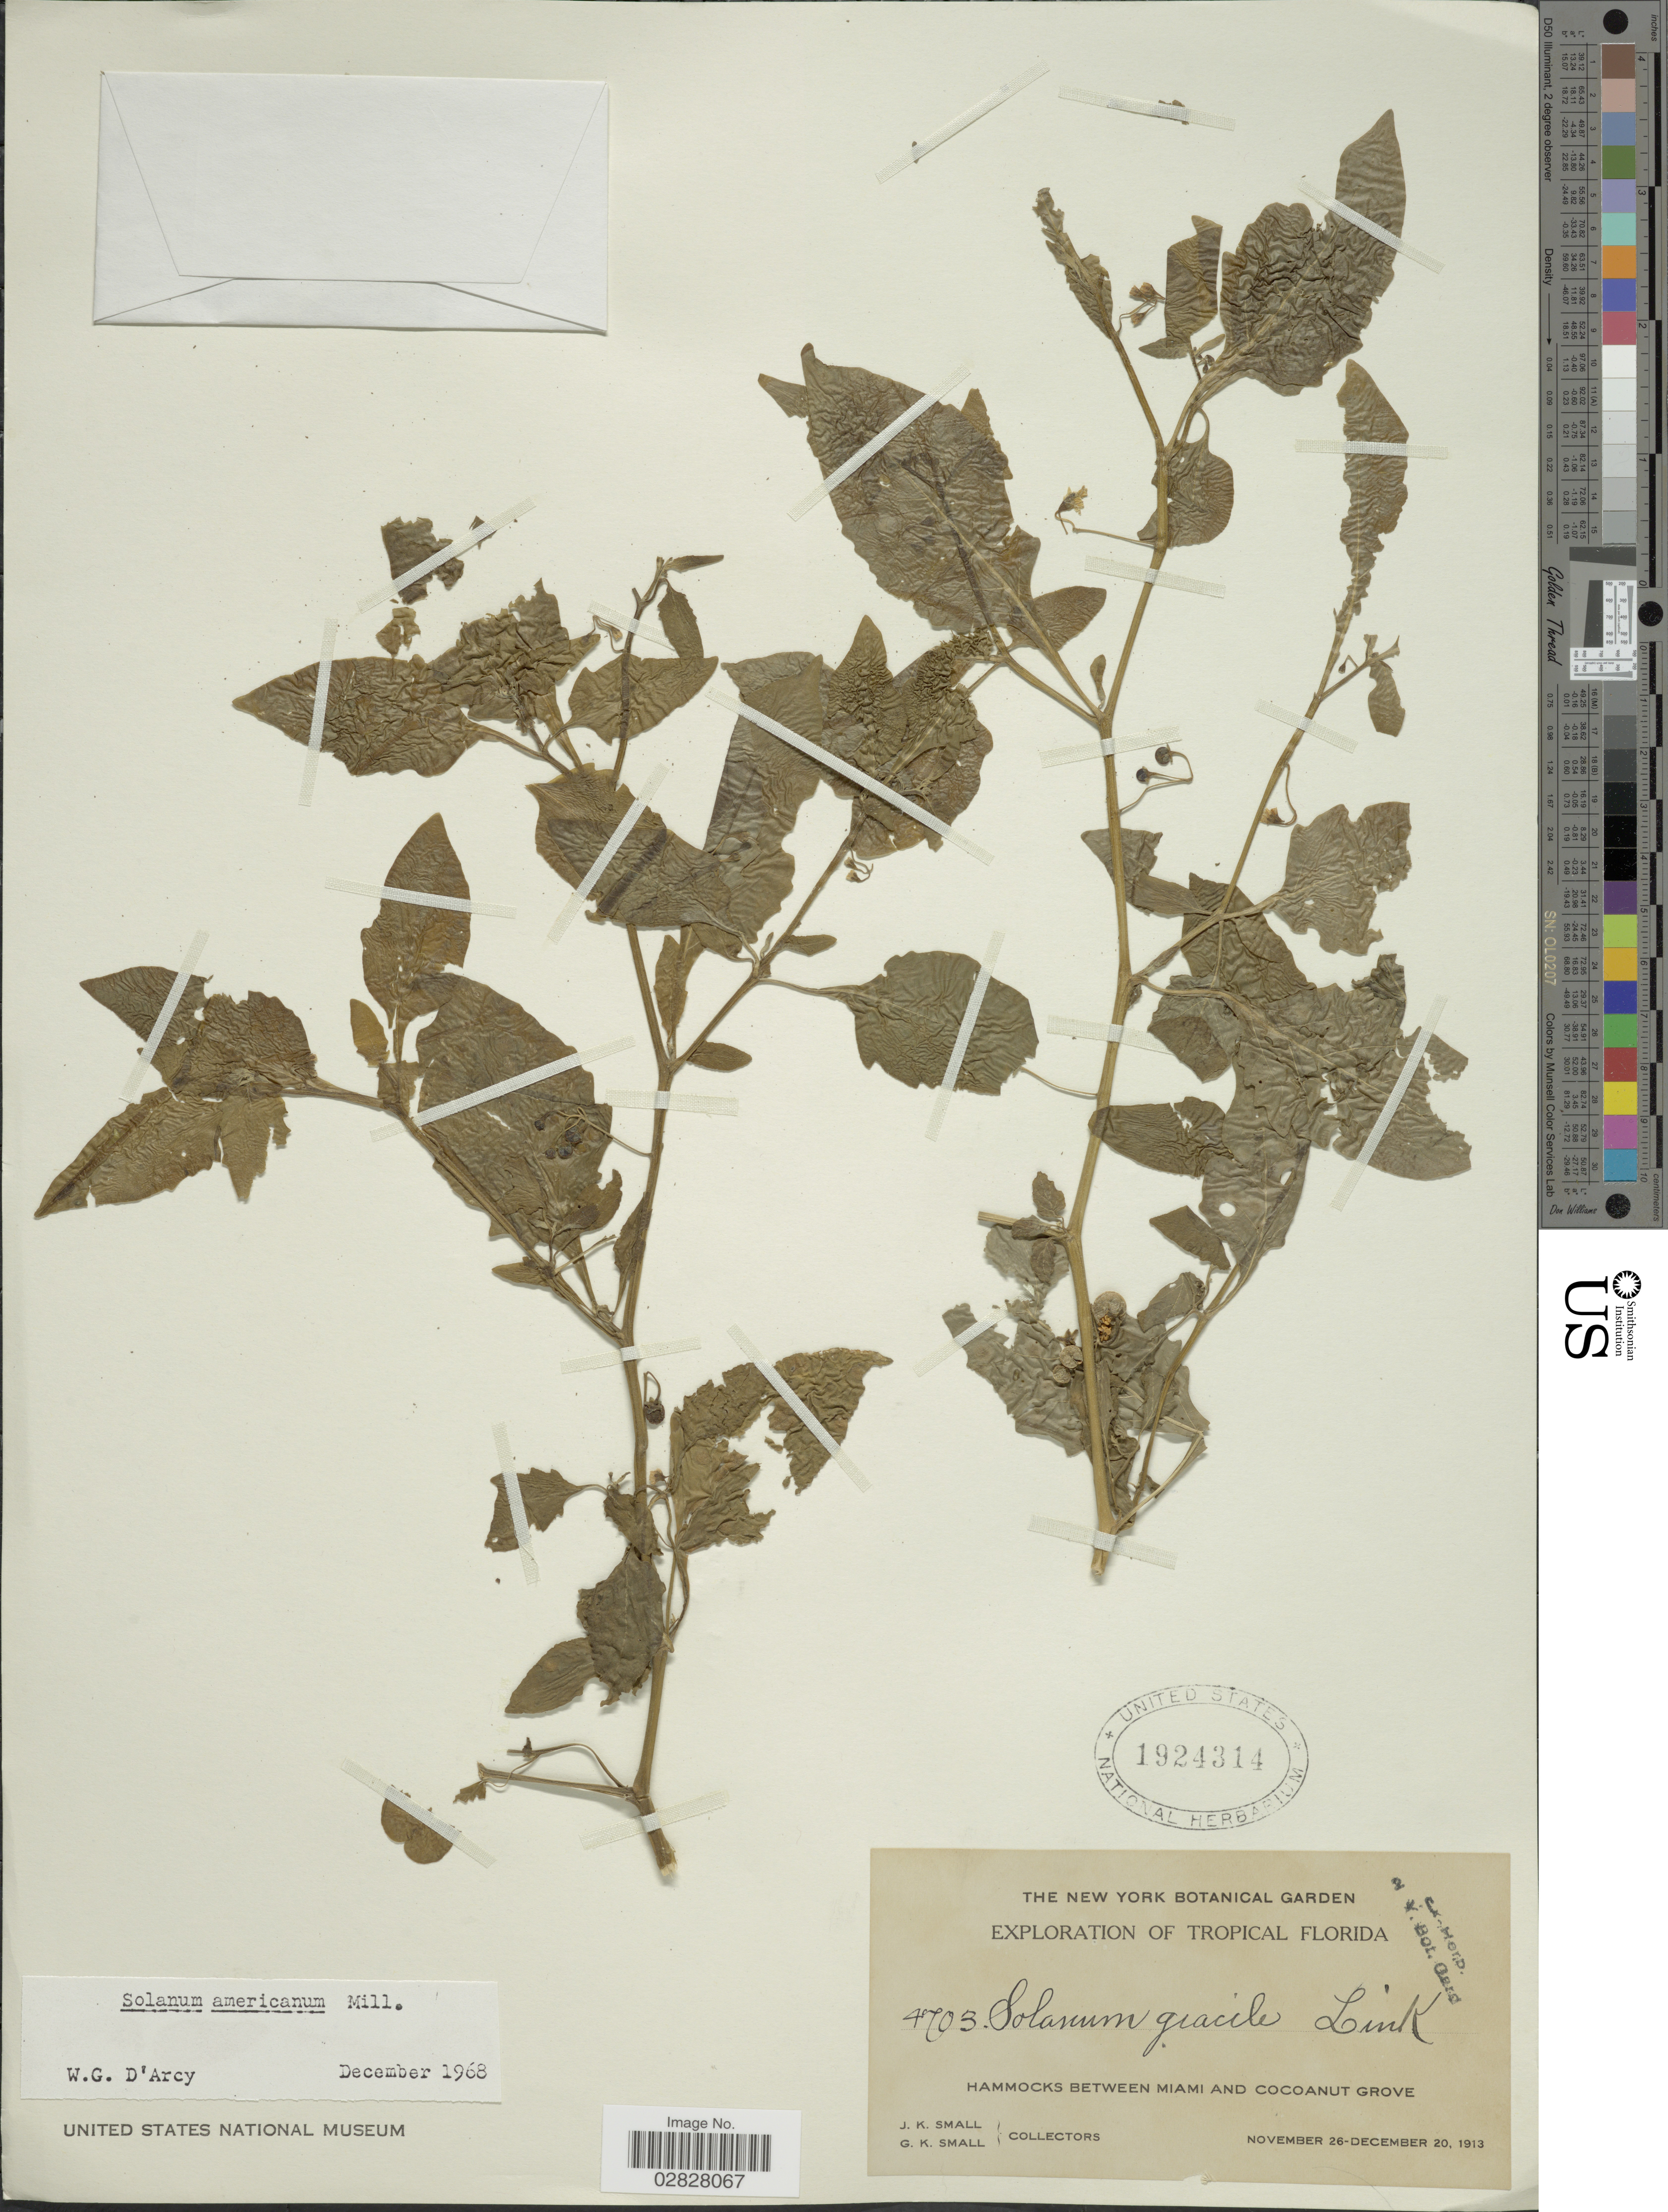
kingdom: Plantae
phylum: Tracheophyta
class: Magnoliopsida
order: Solanales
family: Solanaceae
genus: Solanum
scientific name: Solanum americanum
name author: Mill.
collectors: J. K. Small & G. K. Small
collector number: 4703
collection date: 1913-11-26/1913-12-20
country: United States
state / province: Florida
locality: Tropical Florida. Hammocks between Miami and Cocoanut Grove.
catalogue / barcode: US 1924314